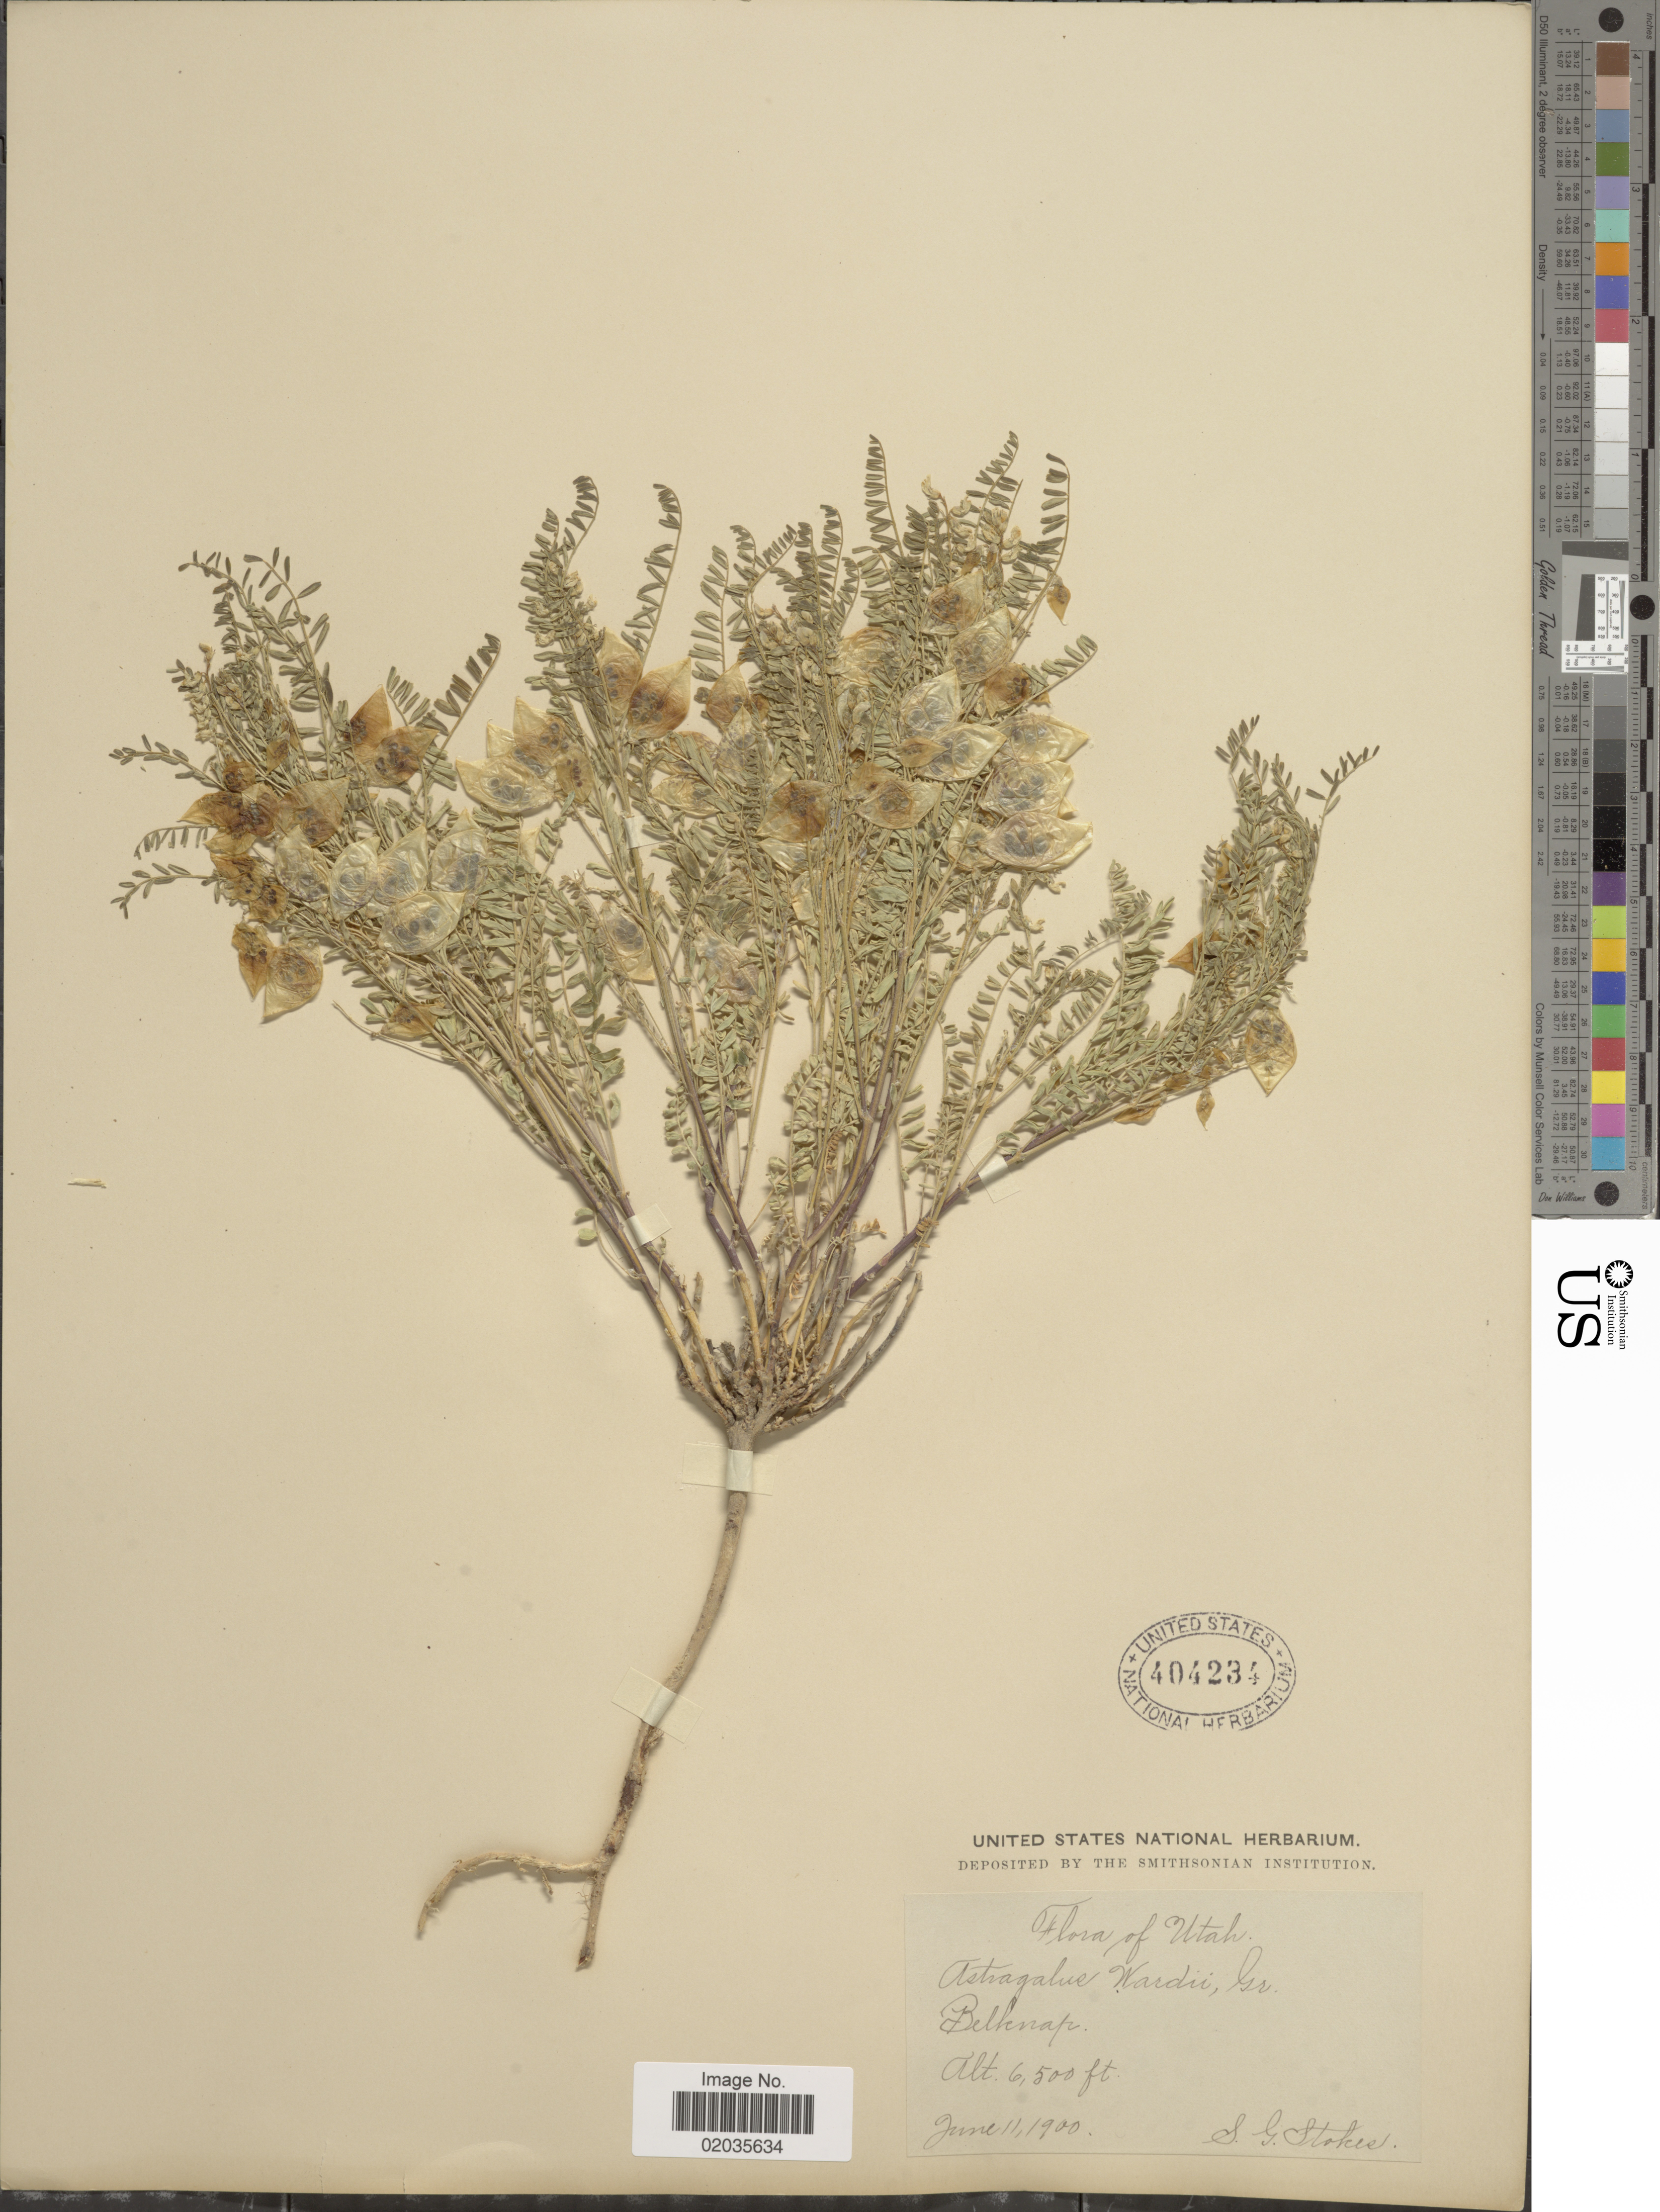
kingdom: Plantae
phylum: Tracheophyta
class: Magnoliopsida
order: Fabales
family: Fabaceae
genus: Astragalus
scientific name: Astragalus wardii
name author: A. Gray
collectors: S. G. Stokes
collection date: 1900-06-11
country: United States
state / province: Utah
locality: Belknap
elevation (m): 1981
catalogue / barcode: US 404234